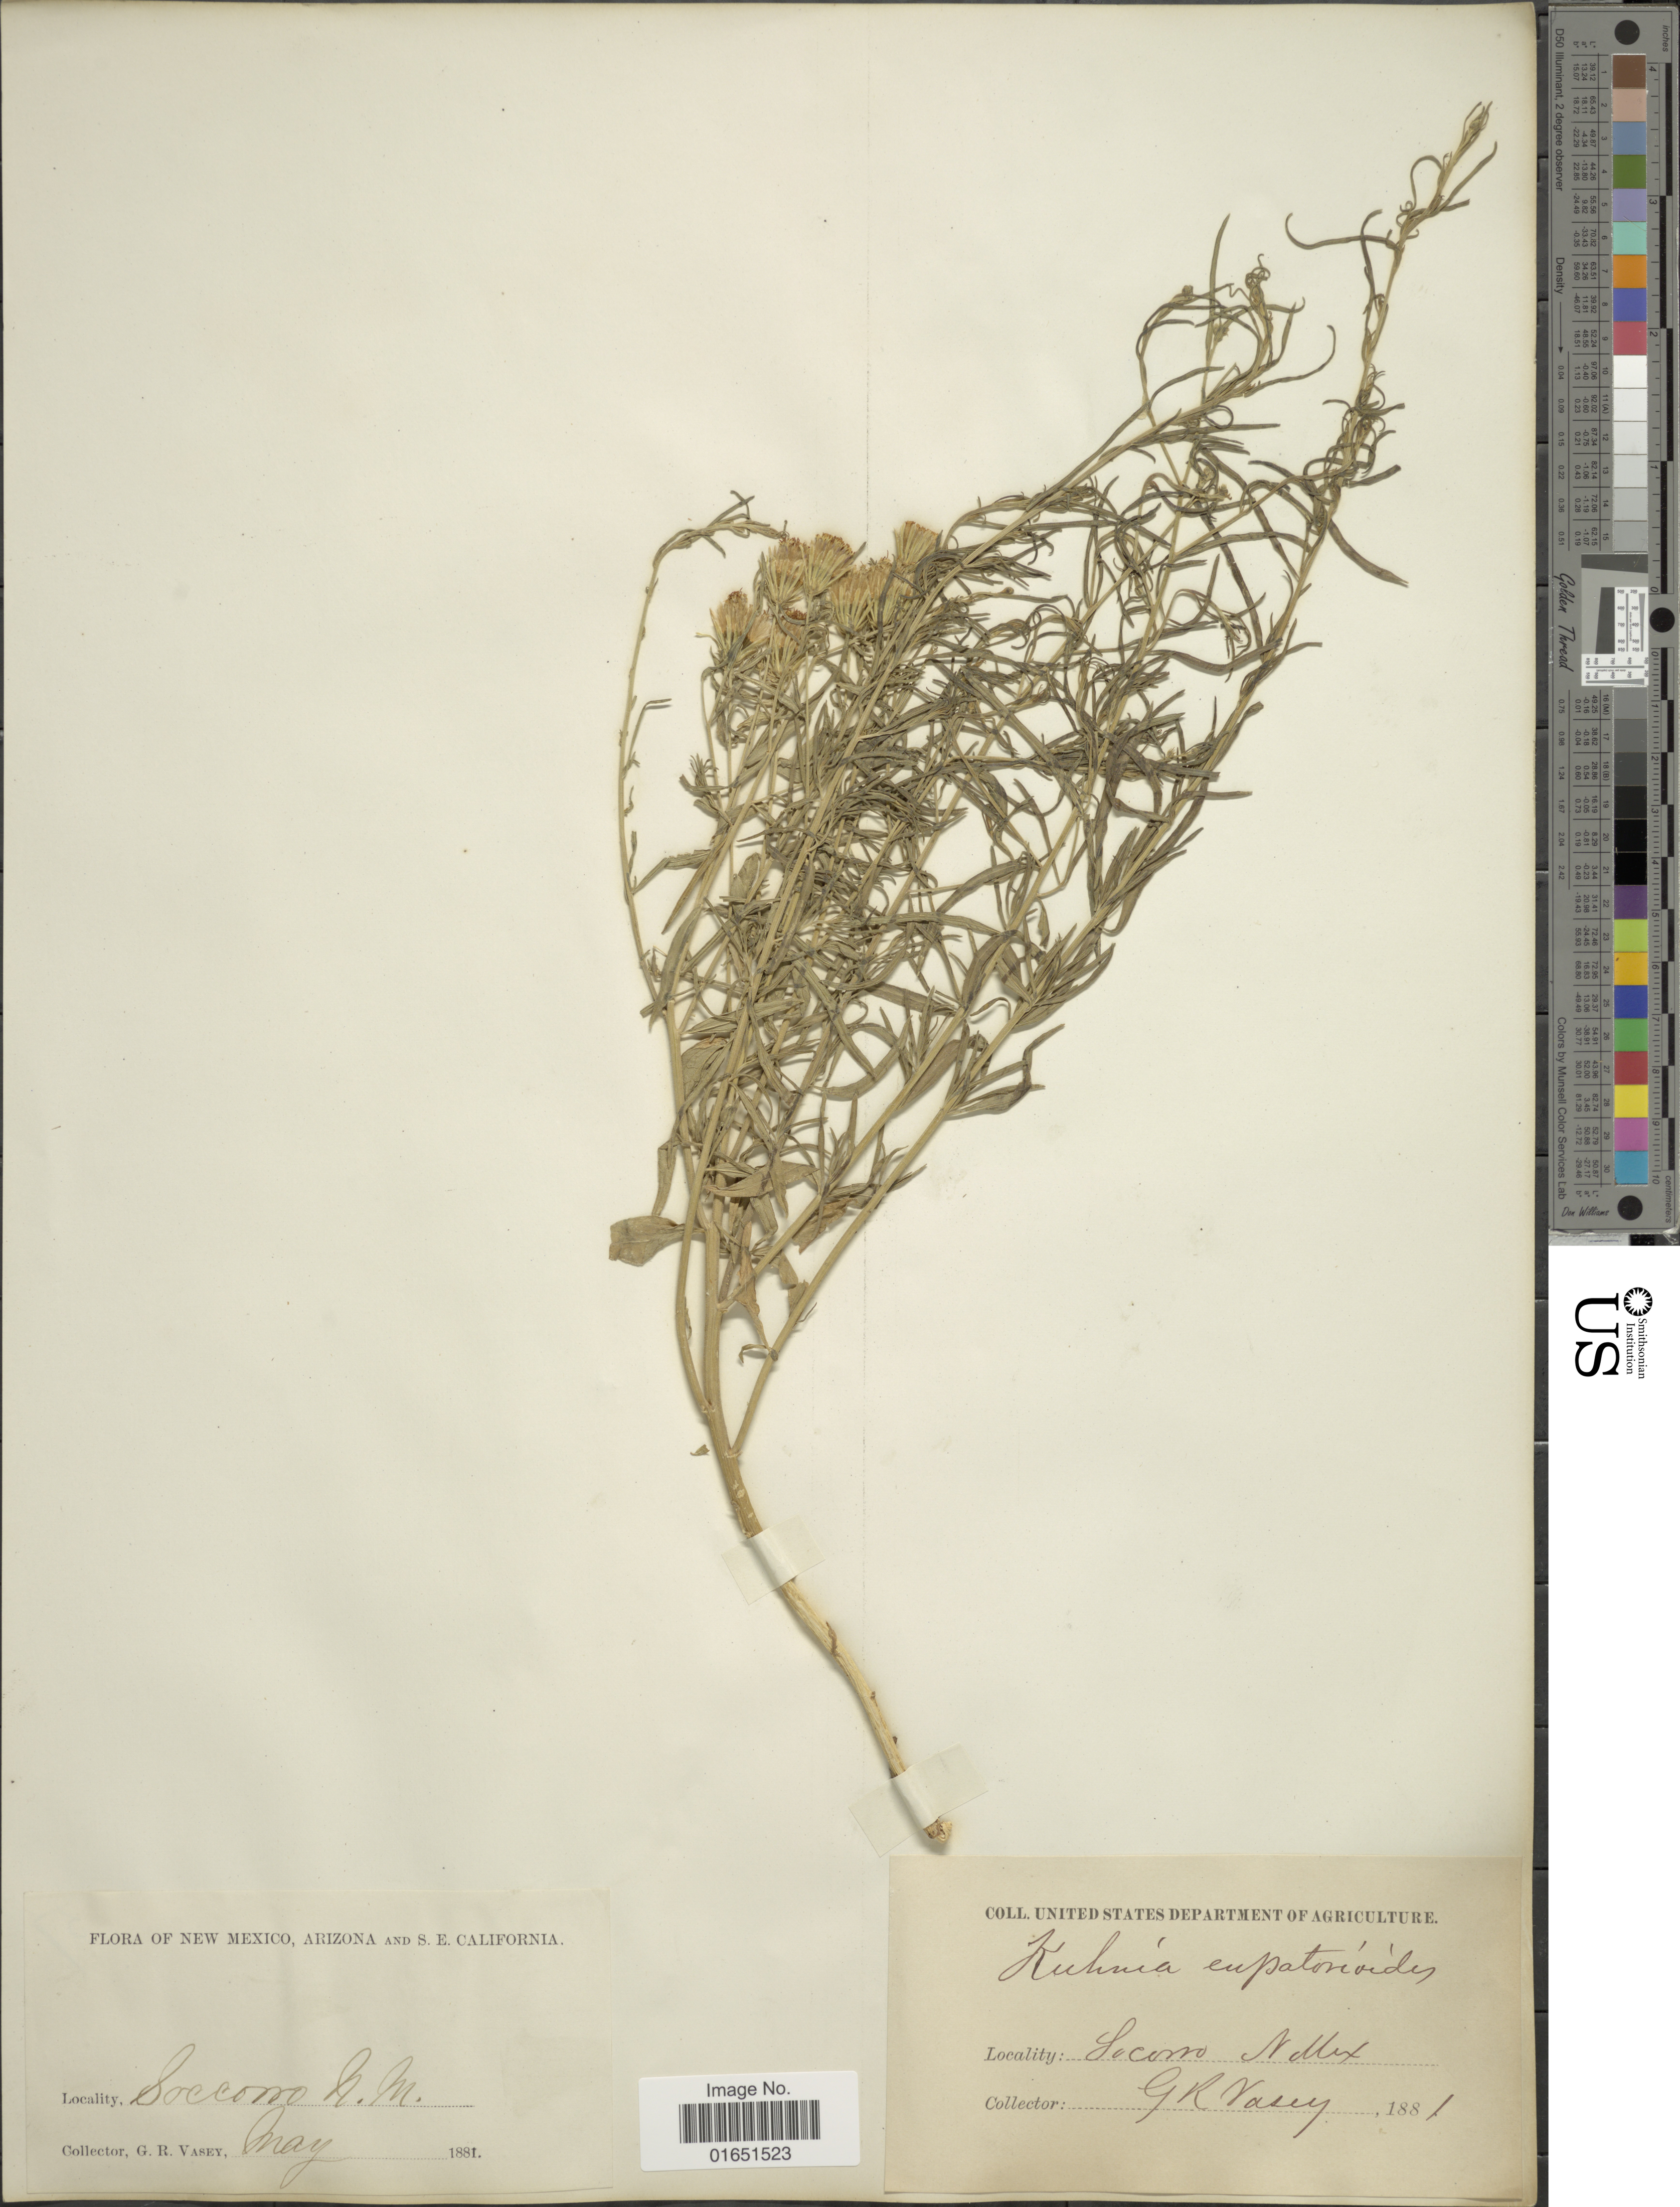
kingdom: Plantae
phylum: Tracheophyta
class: Magnoliopsida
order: Asterales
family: Asteraceae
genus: Brickellia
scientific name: Brickellia rosmarinifolia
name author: (Vent.) W.A. Weber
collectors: G. R. Vasey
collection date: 1881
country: United States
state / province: New Mexico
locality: Socorro